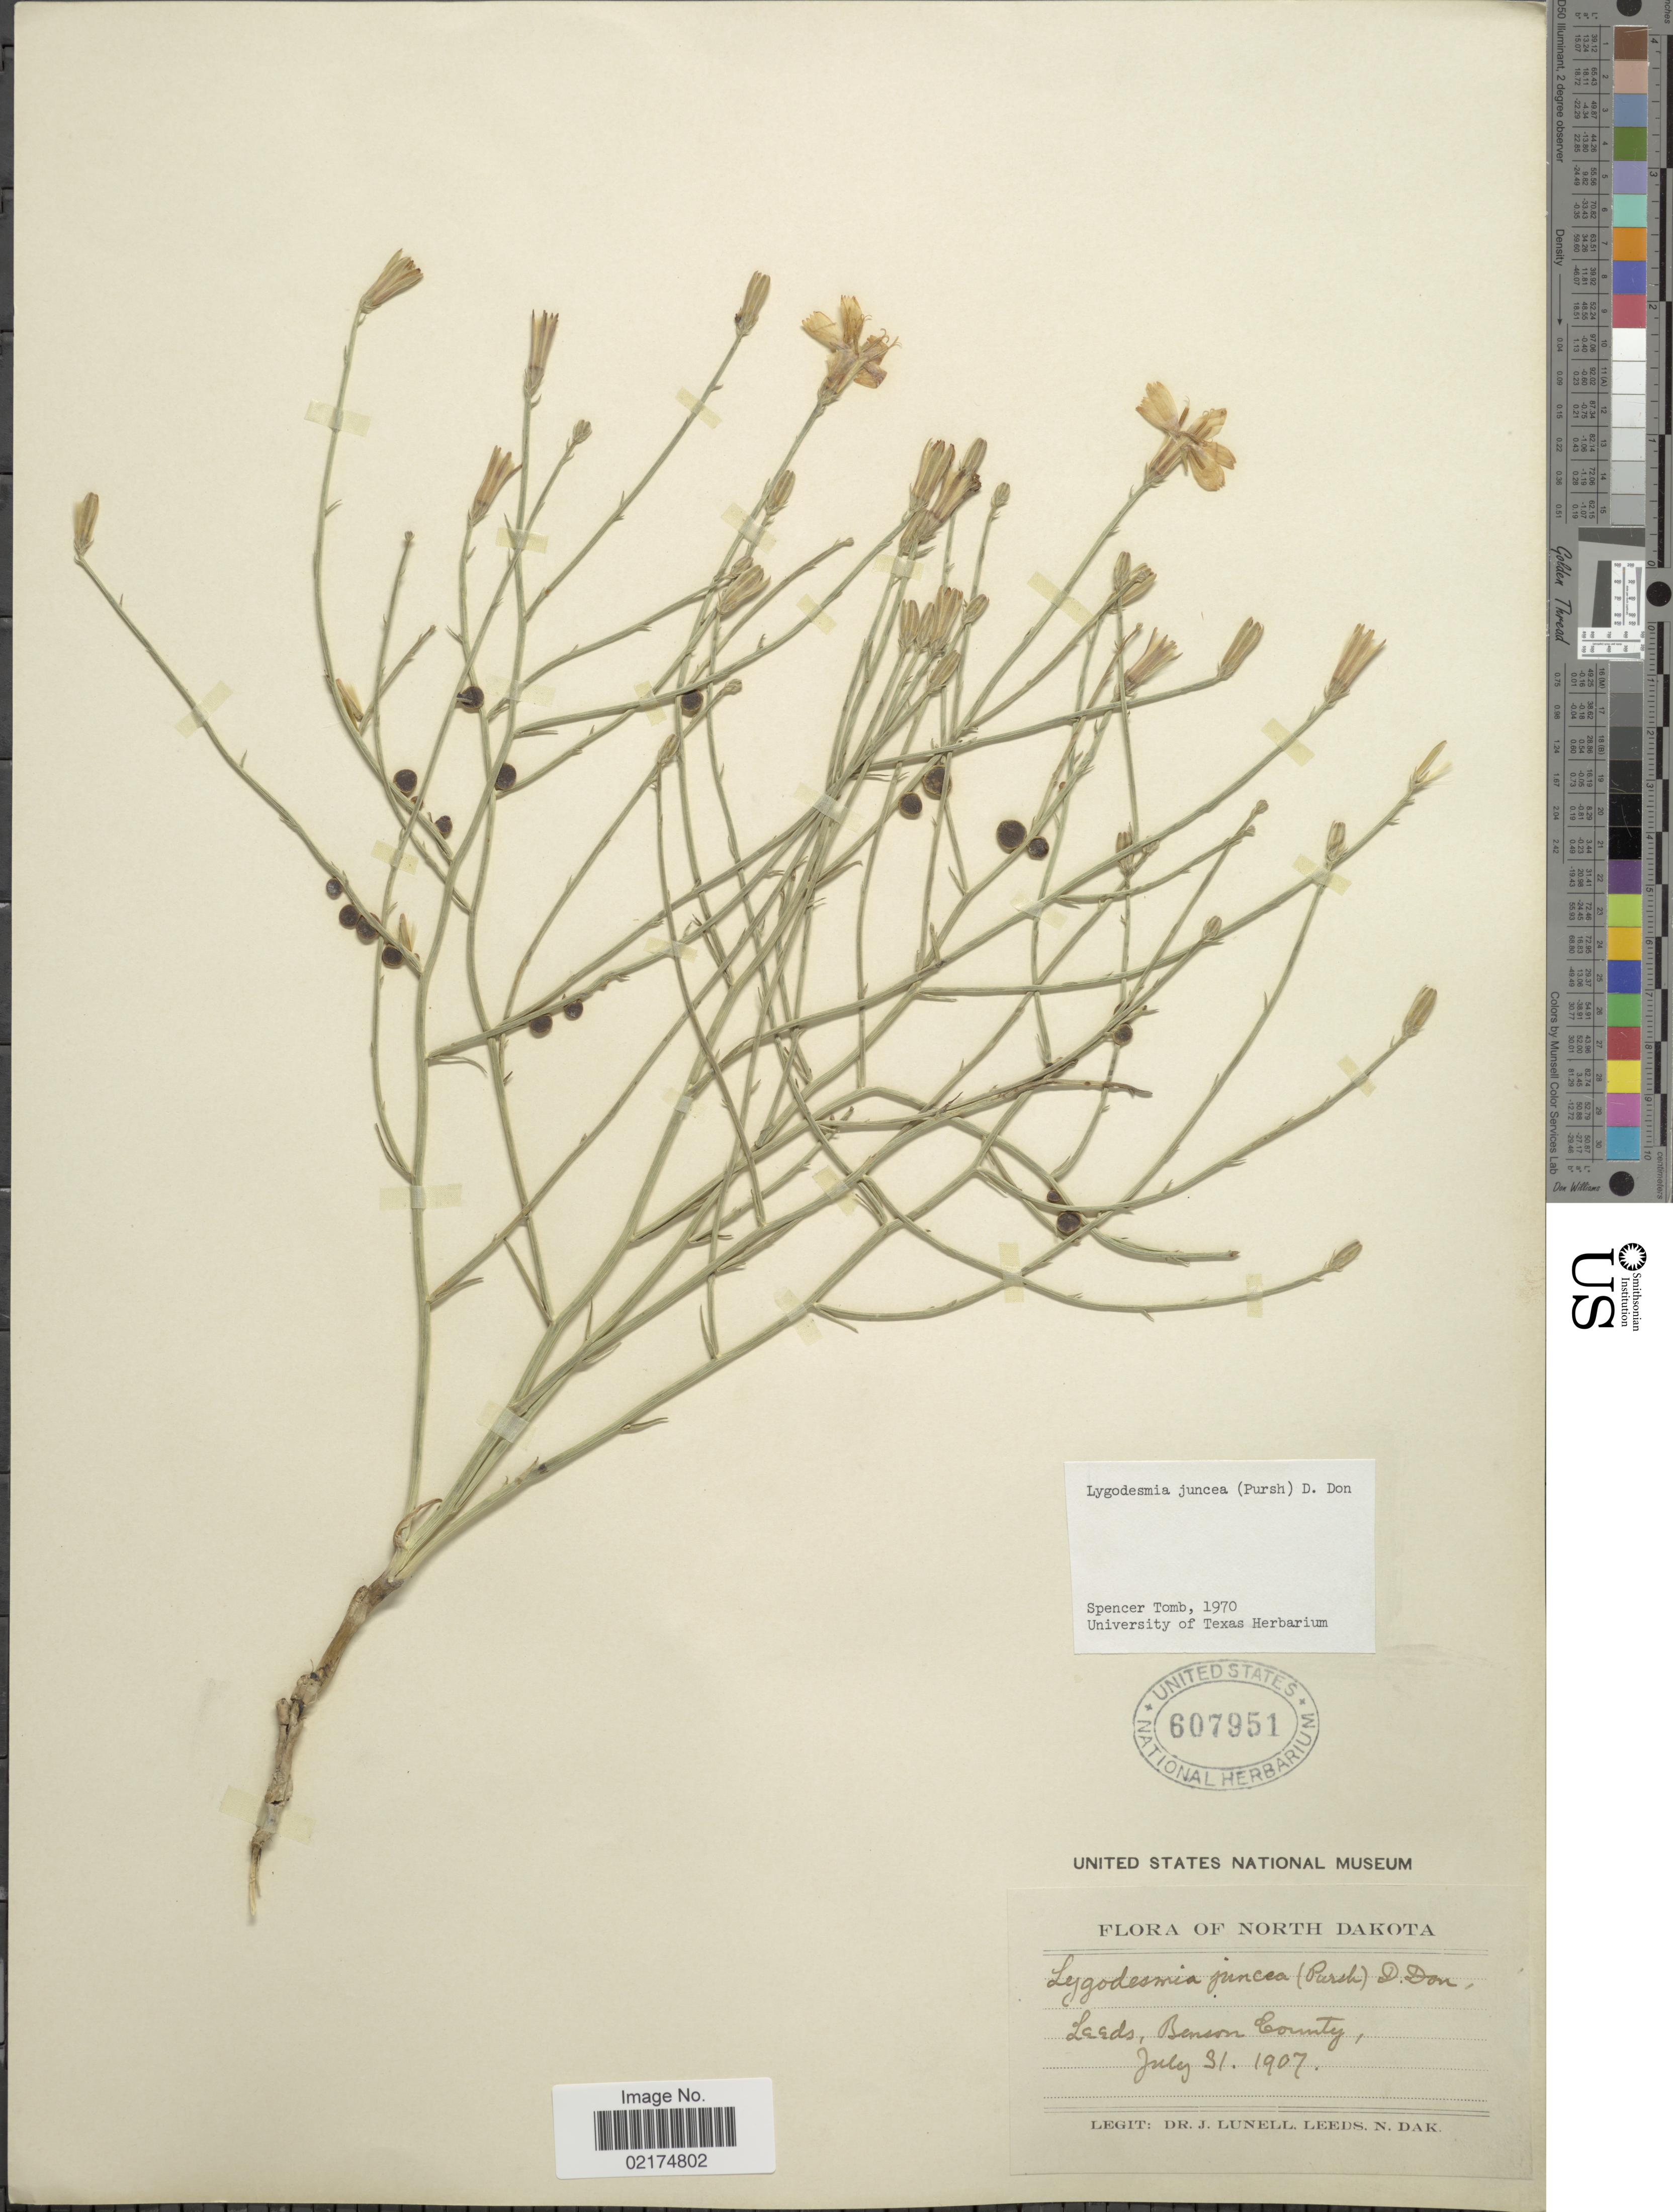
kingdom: Plantae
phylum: Tracheophyta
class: Magnoliopsida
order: Asterales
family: Asteraceae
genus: Lygodesmia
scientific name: Lygodesmia juncea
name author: D. Don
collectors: J. Lunell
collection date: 1907-07-31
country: United States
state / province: North Dakota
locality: Leeds, Benson County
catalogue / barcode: US 607951